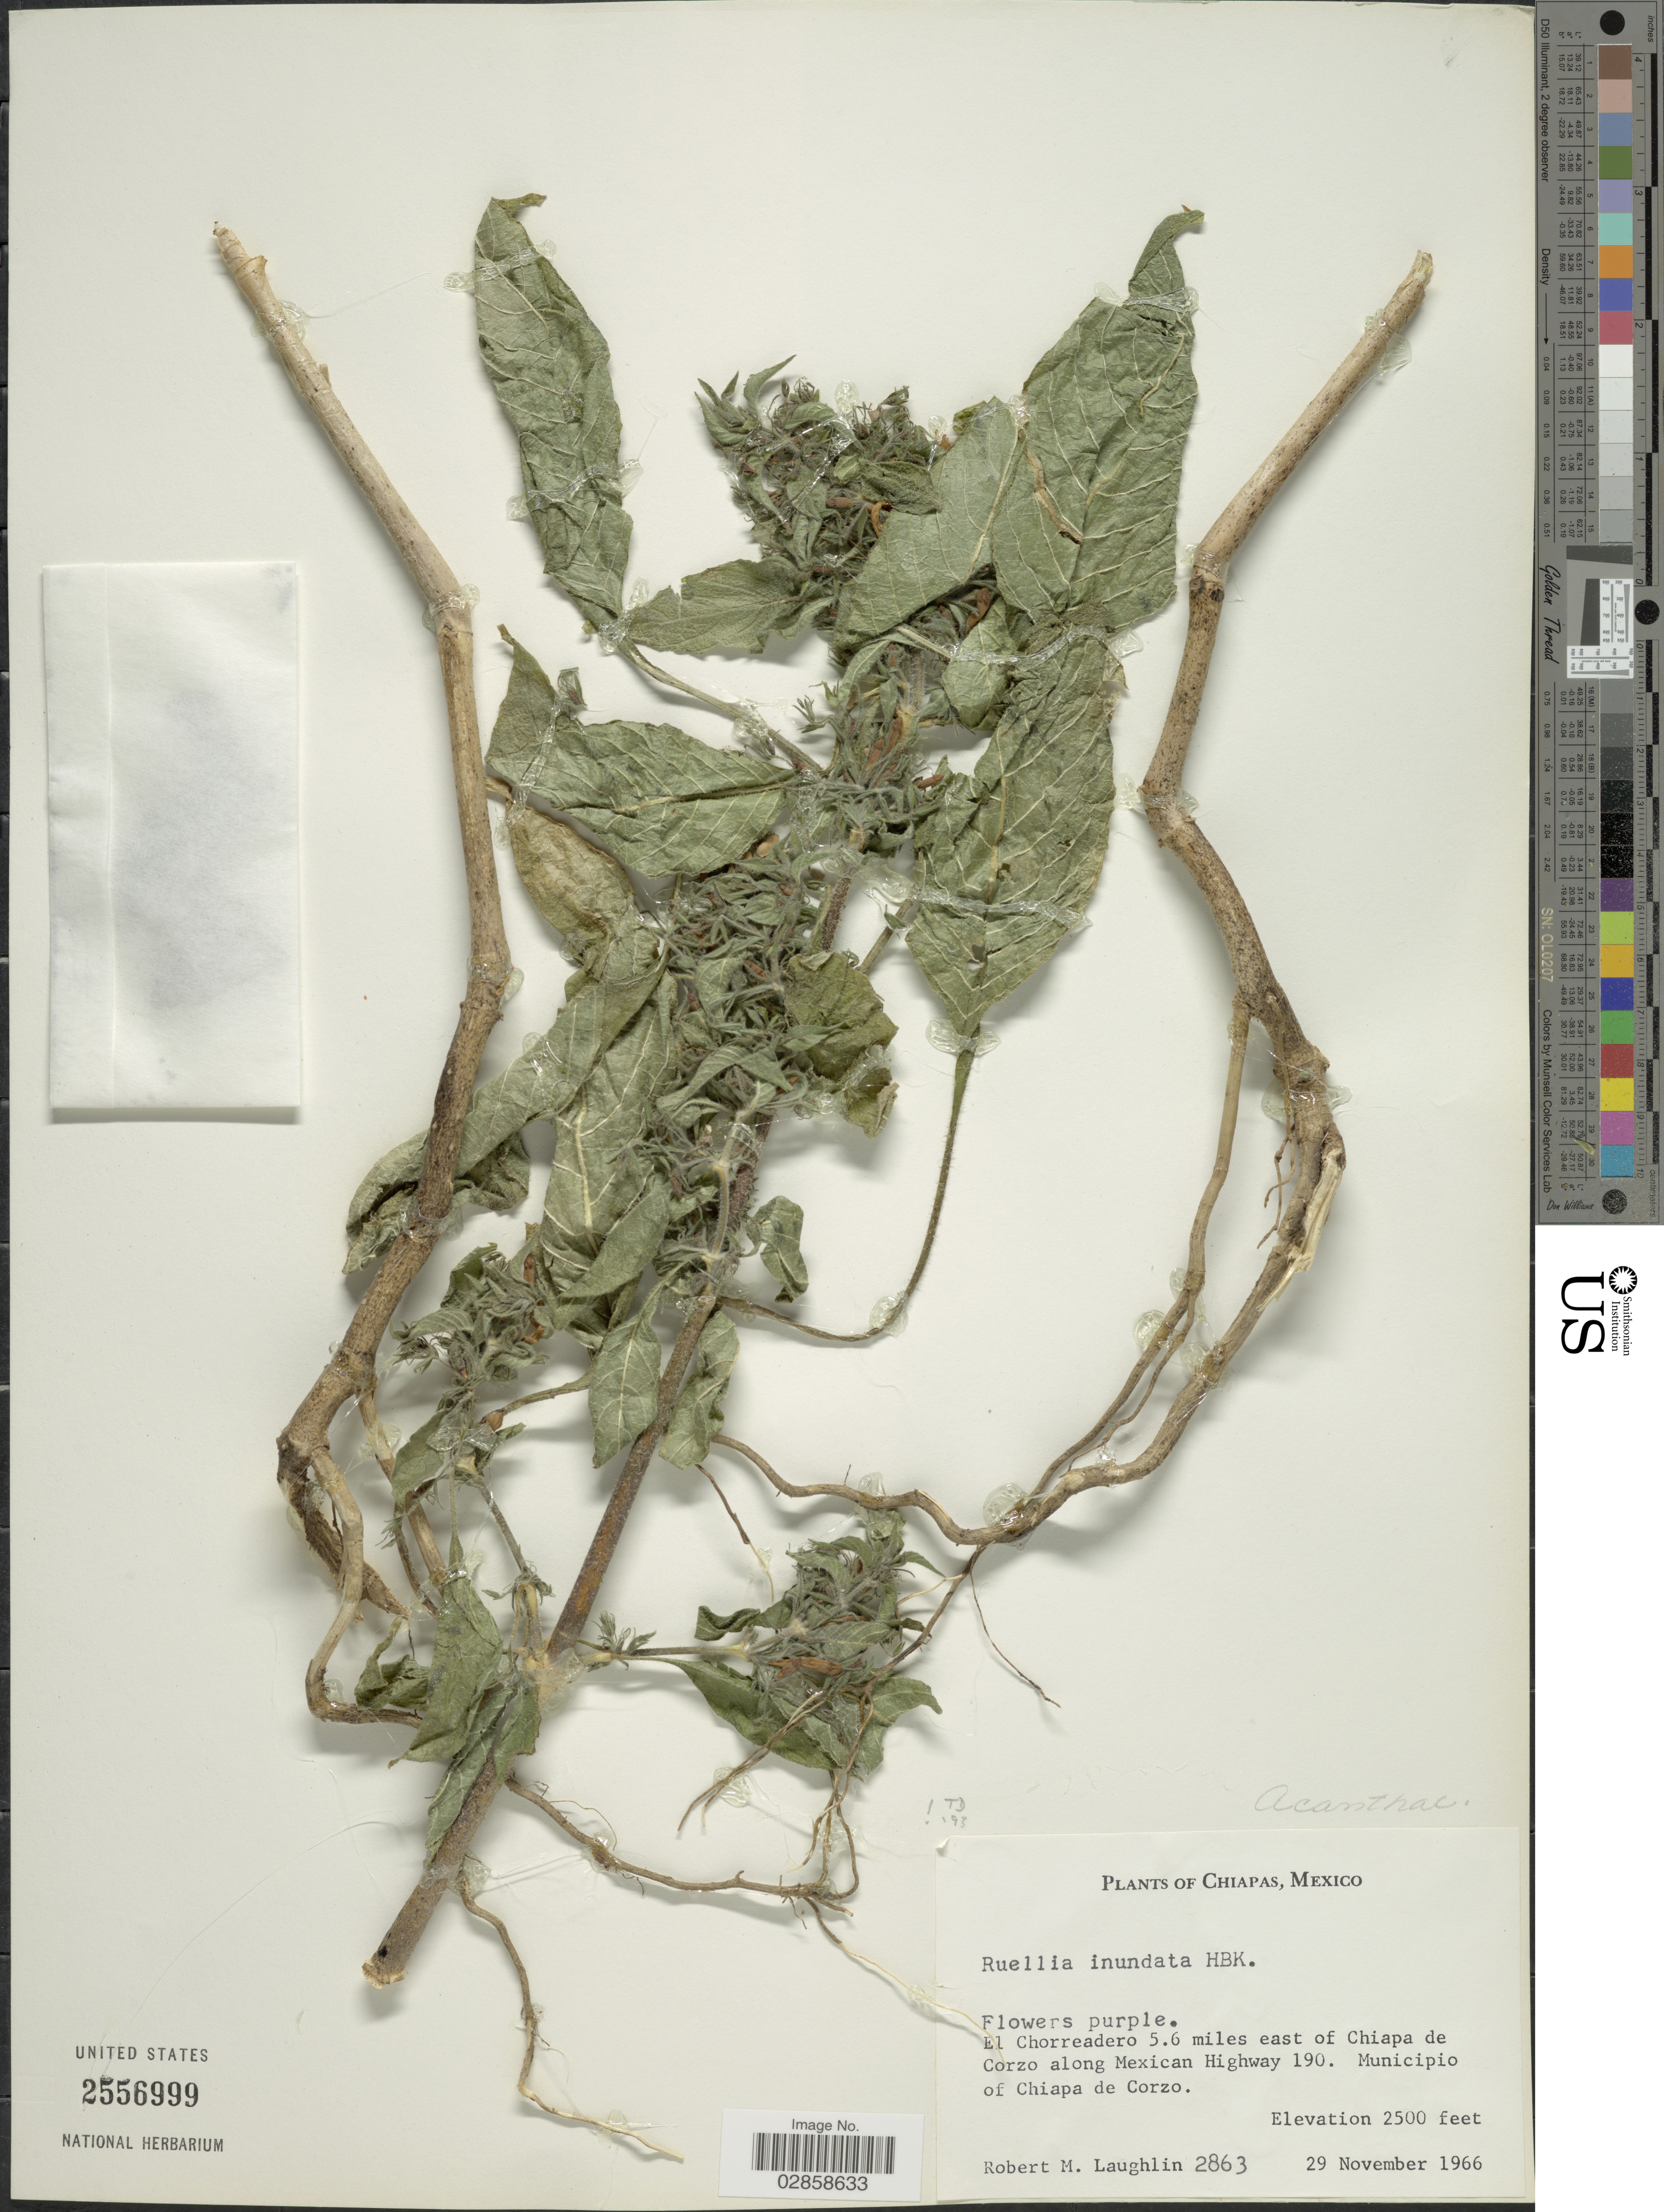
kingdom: Plantae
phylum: Tracheophyta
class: Magnoliopsida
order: Lamiales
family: Acanthaceae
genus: Ruellia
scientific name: Ruellia inundata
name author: Kunth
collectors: R. M. Laughlin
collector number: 2863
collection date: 1966-11-29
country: Mexico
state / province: Chiapas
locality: El Chorreadero 5.6 miles east of Chiapa de Corzo along Mexican Highway 190. Municipio of Chiapa de Corzo.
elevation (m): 762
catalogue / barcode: US 2556999